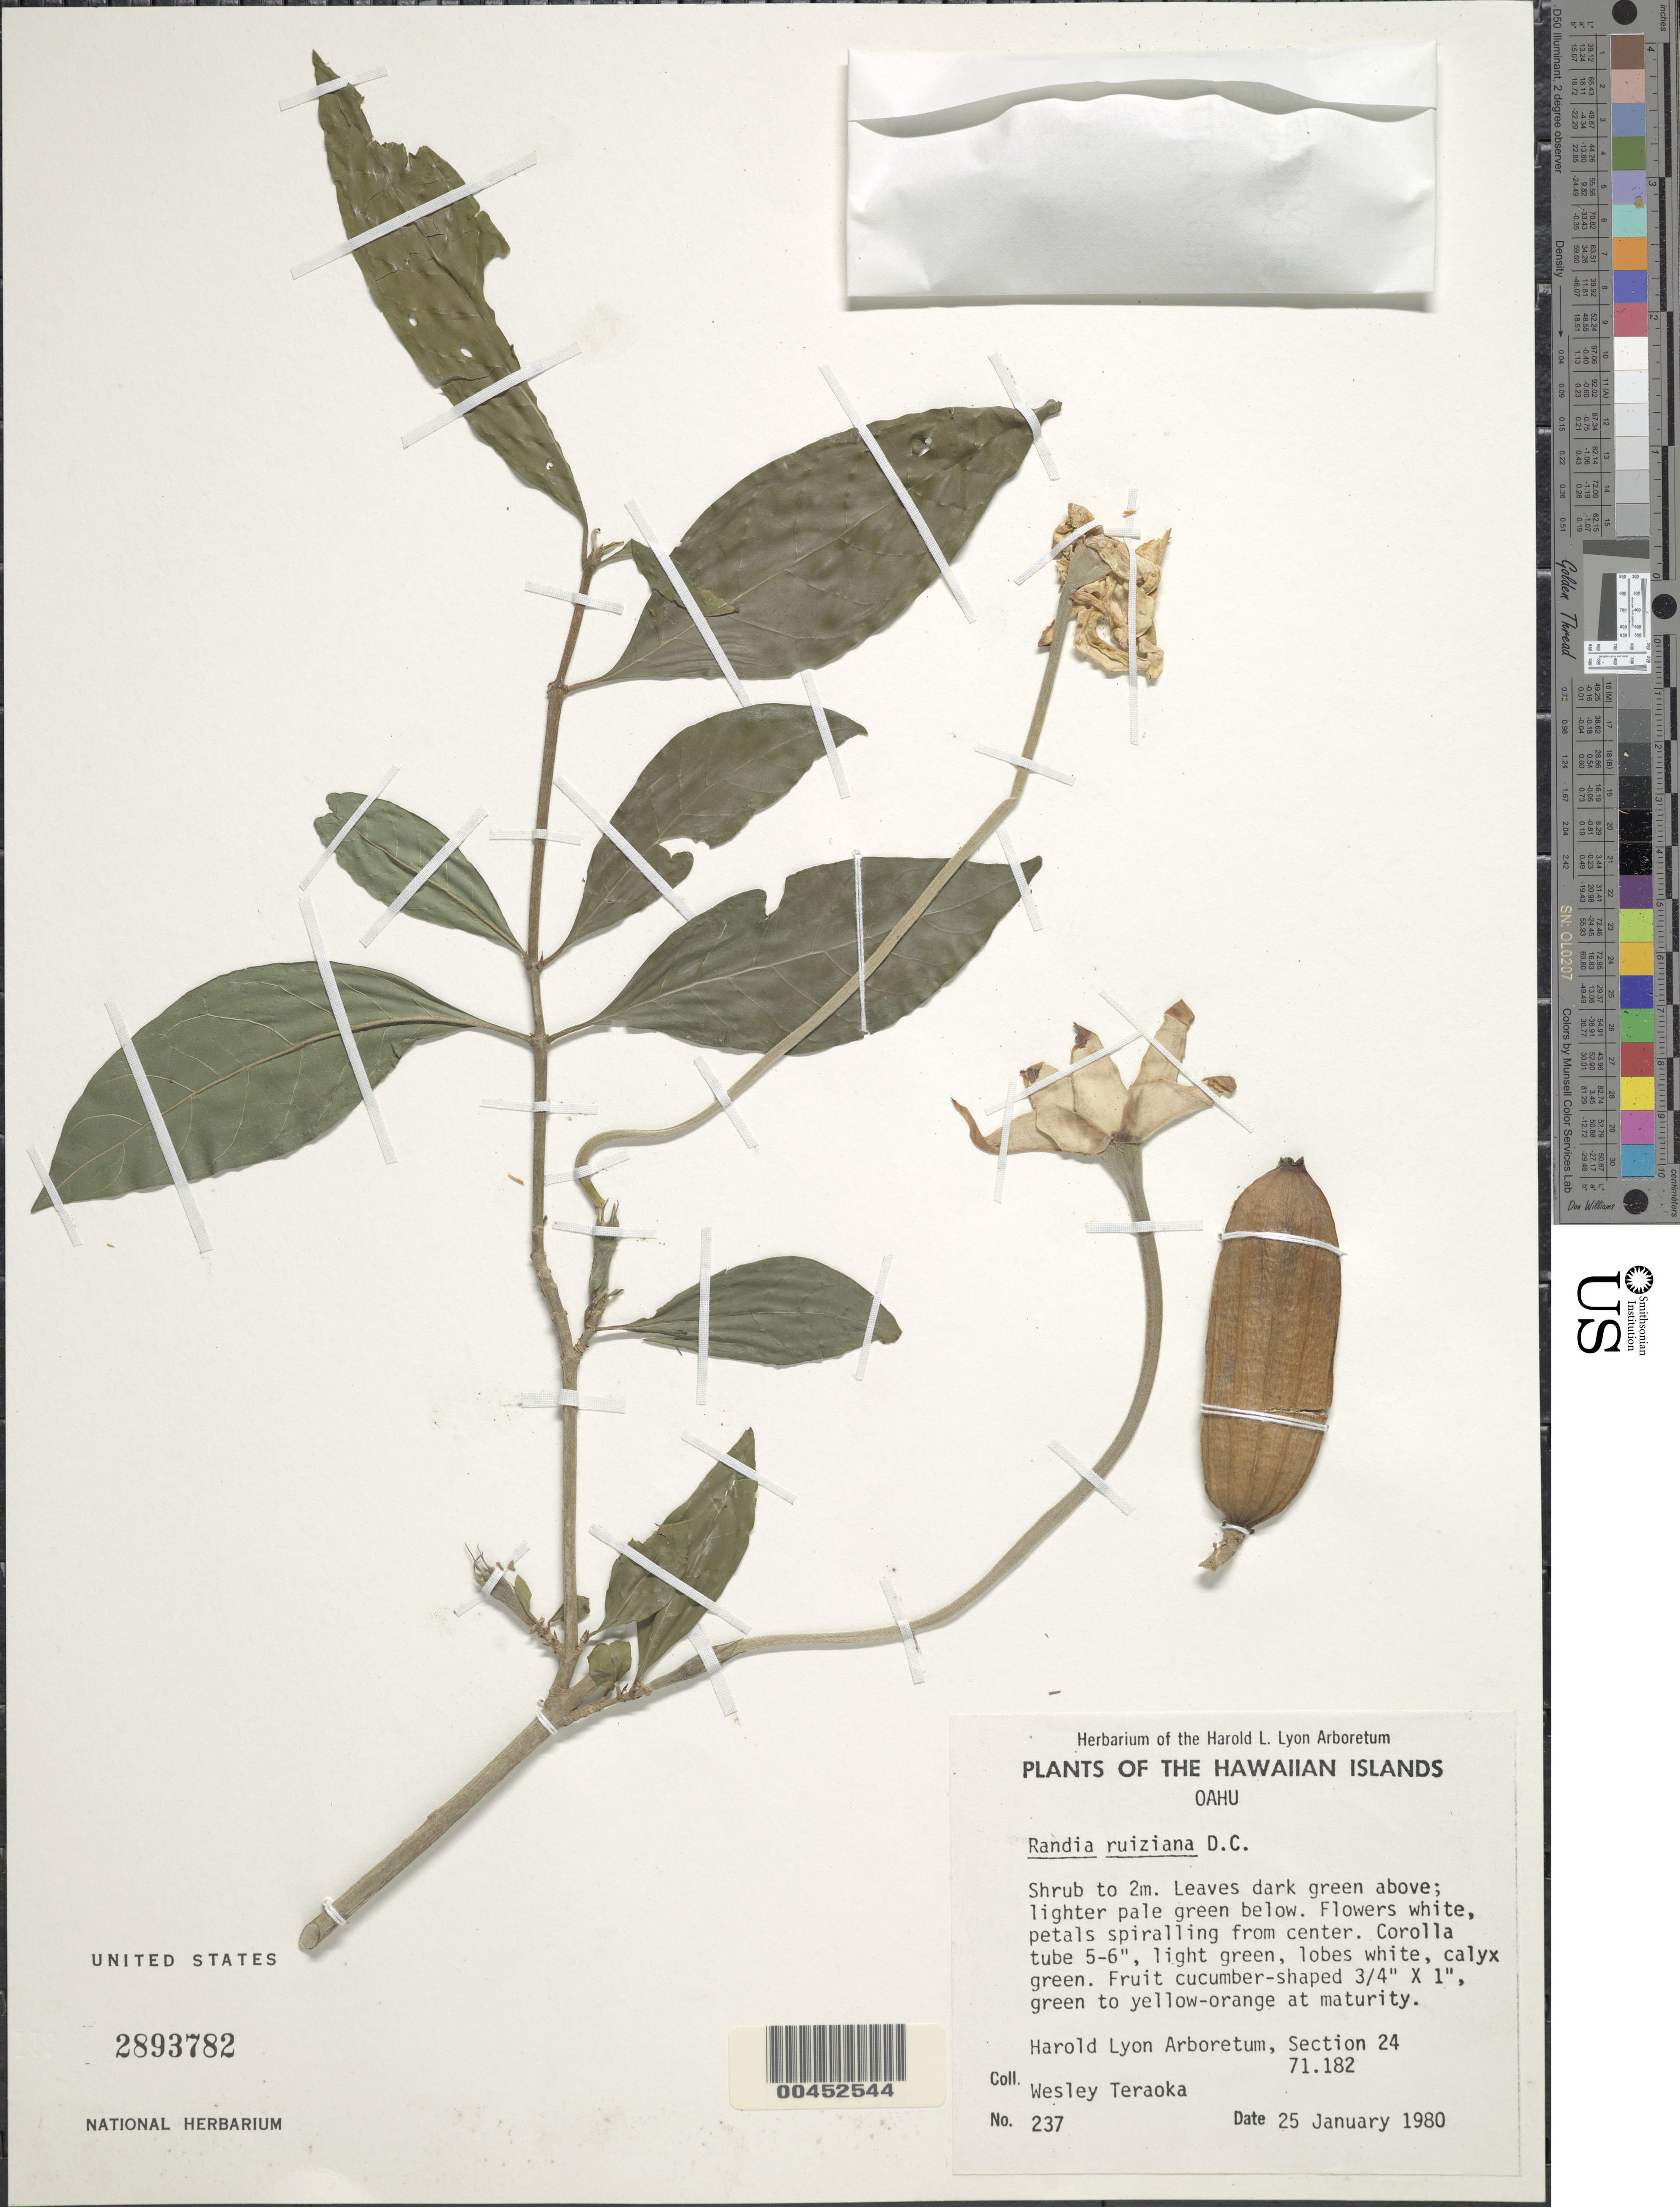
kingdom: Plantae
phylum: Tracheophyta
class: Magnoliopsida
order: Gentianales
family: Rubiaceae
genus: Randia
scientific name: Randia ruiziana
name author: DC.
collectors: W. Teraoka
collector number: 237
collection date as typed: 25 Jan 1980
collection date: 1980-01-25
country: United States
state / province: Hawaii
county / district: Honolulu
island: Oahu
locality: Harold Lyon Arboretum, Section 24, 71.182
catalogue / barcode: US 2893782